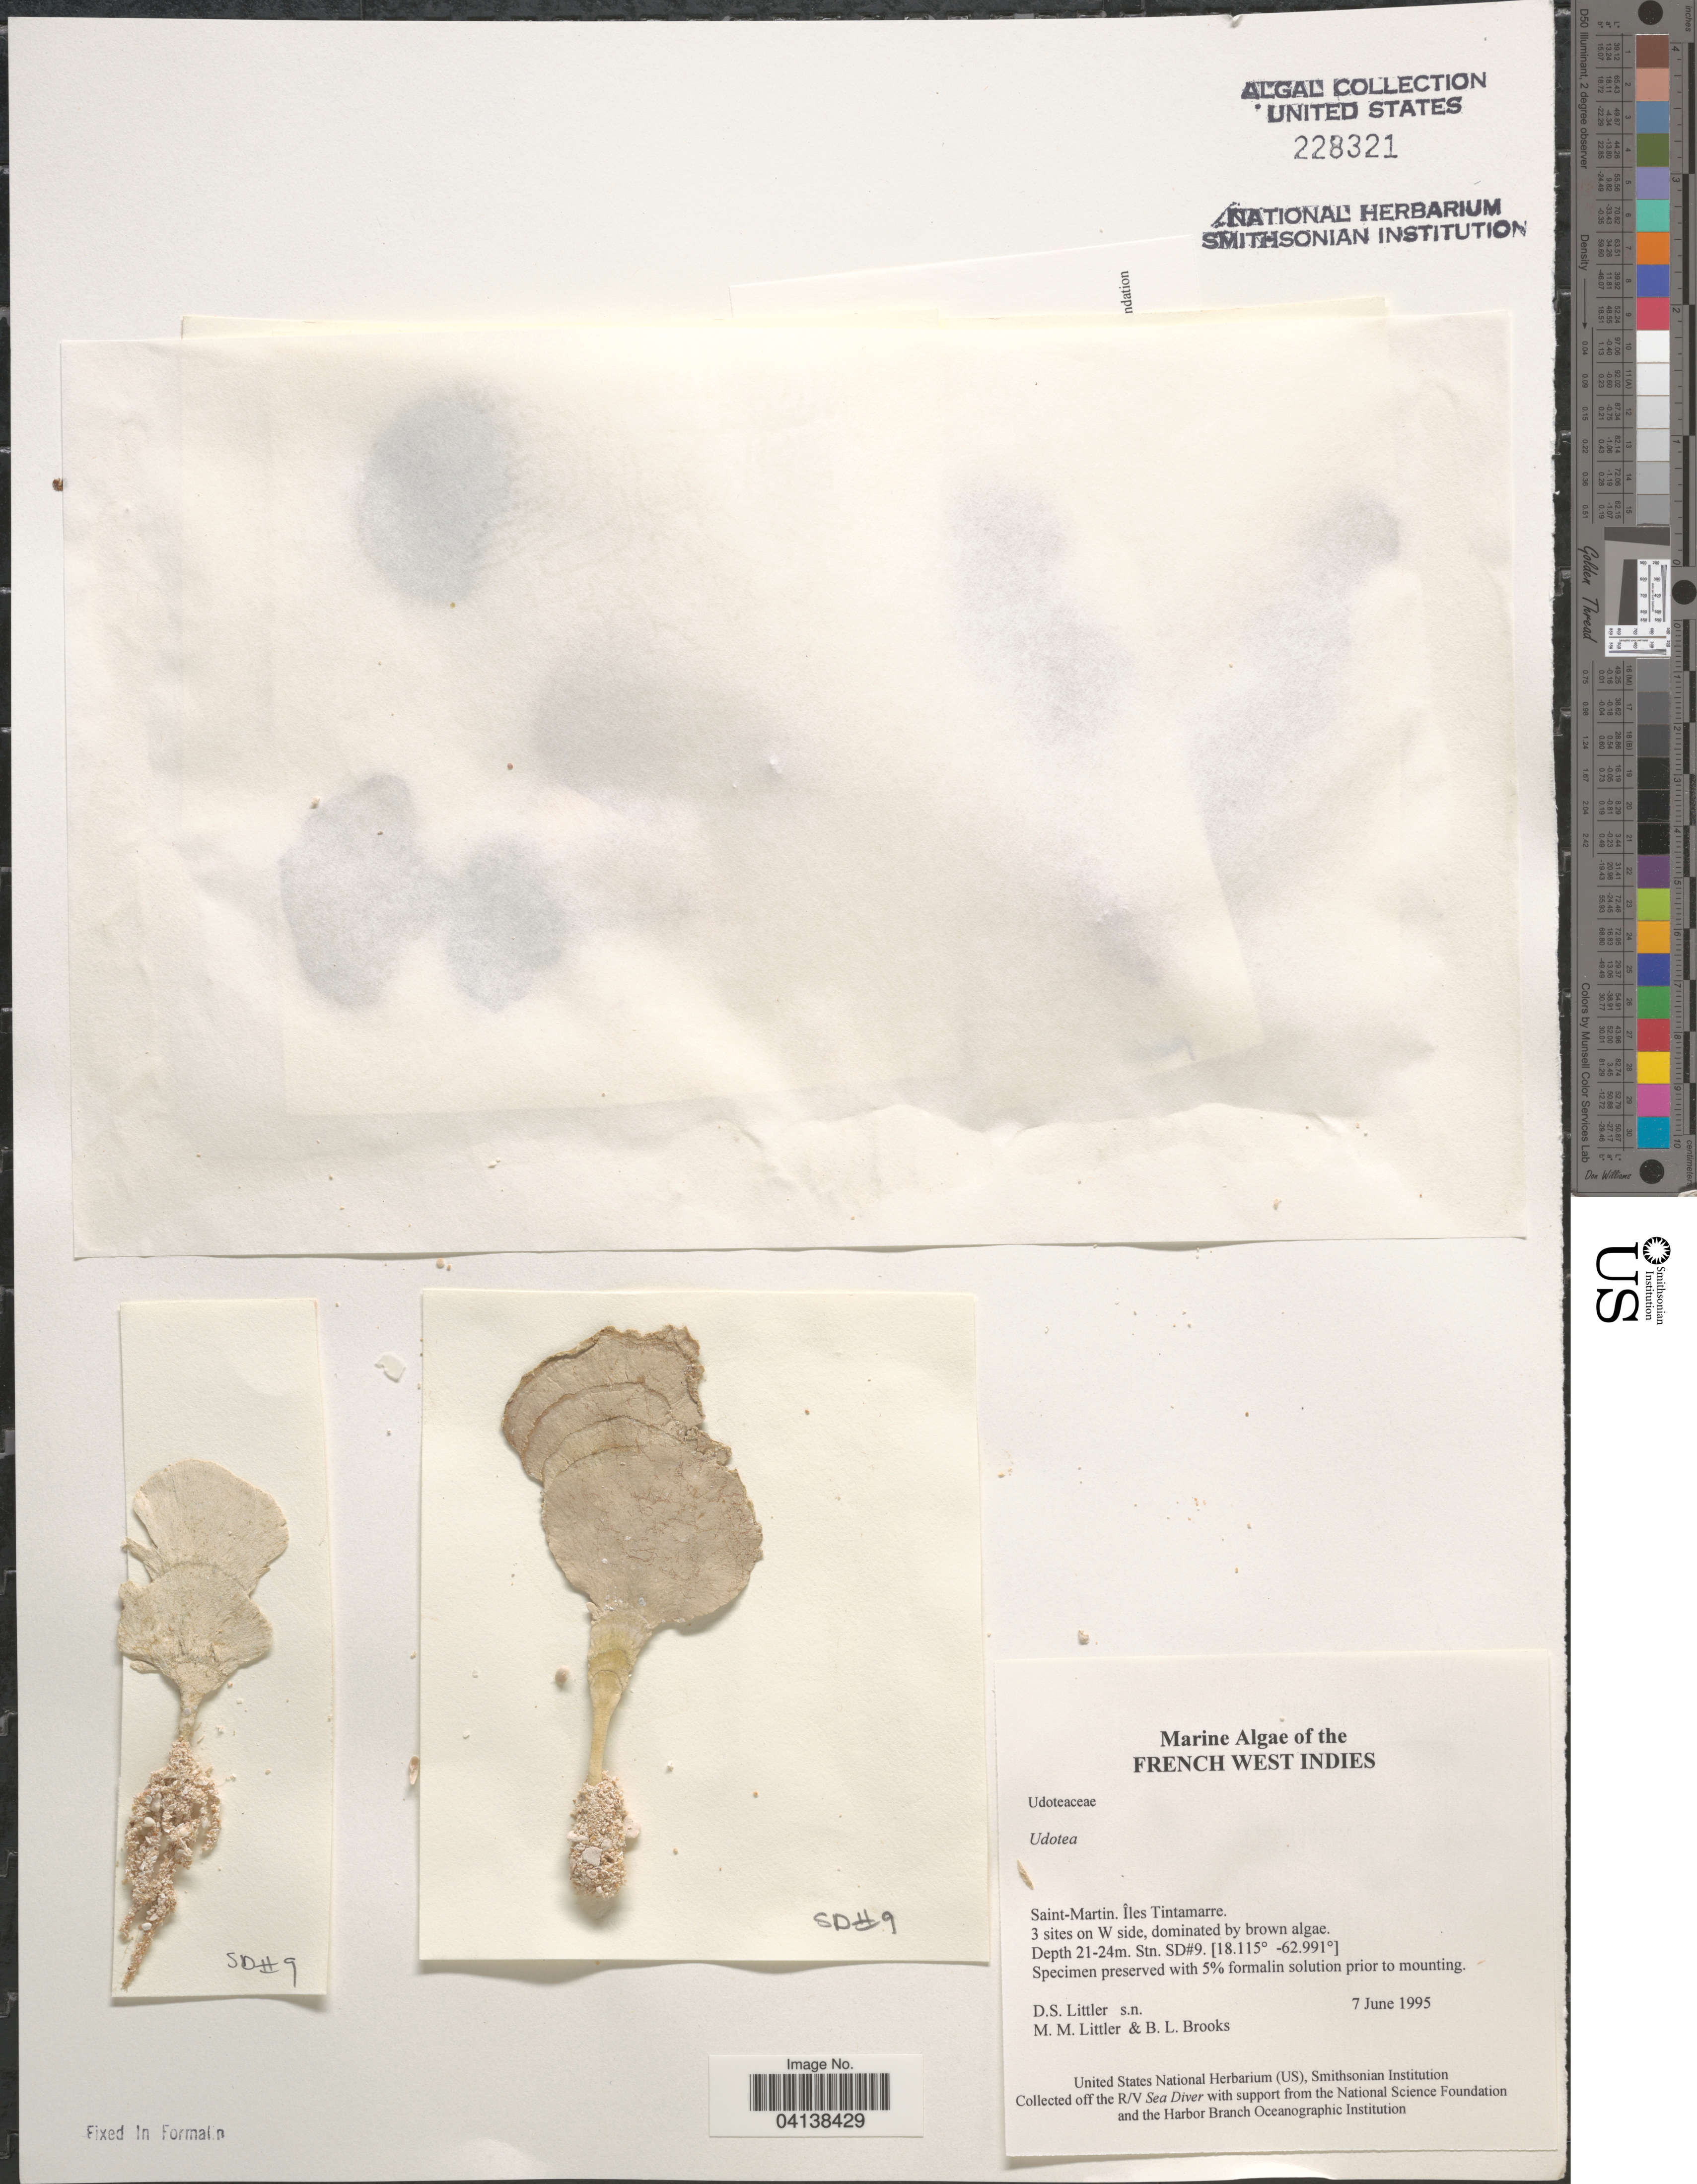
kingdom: Plantae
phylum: Chlorophyta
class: Ulvophyceae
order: Bryopsidales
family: Udoteaceae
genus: Udotea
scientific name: Udotea sp.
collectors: D. S. Littler & B. Brooks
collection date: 1995-06-07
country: Saint Martin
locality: French West Indies. Saint-Martin. Îles Tintamarre. 3 sites on W side. Stn. SD#9.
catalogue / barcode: US 228321